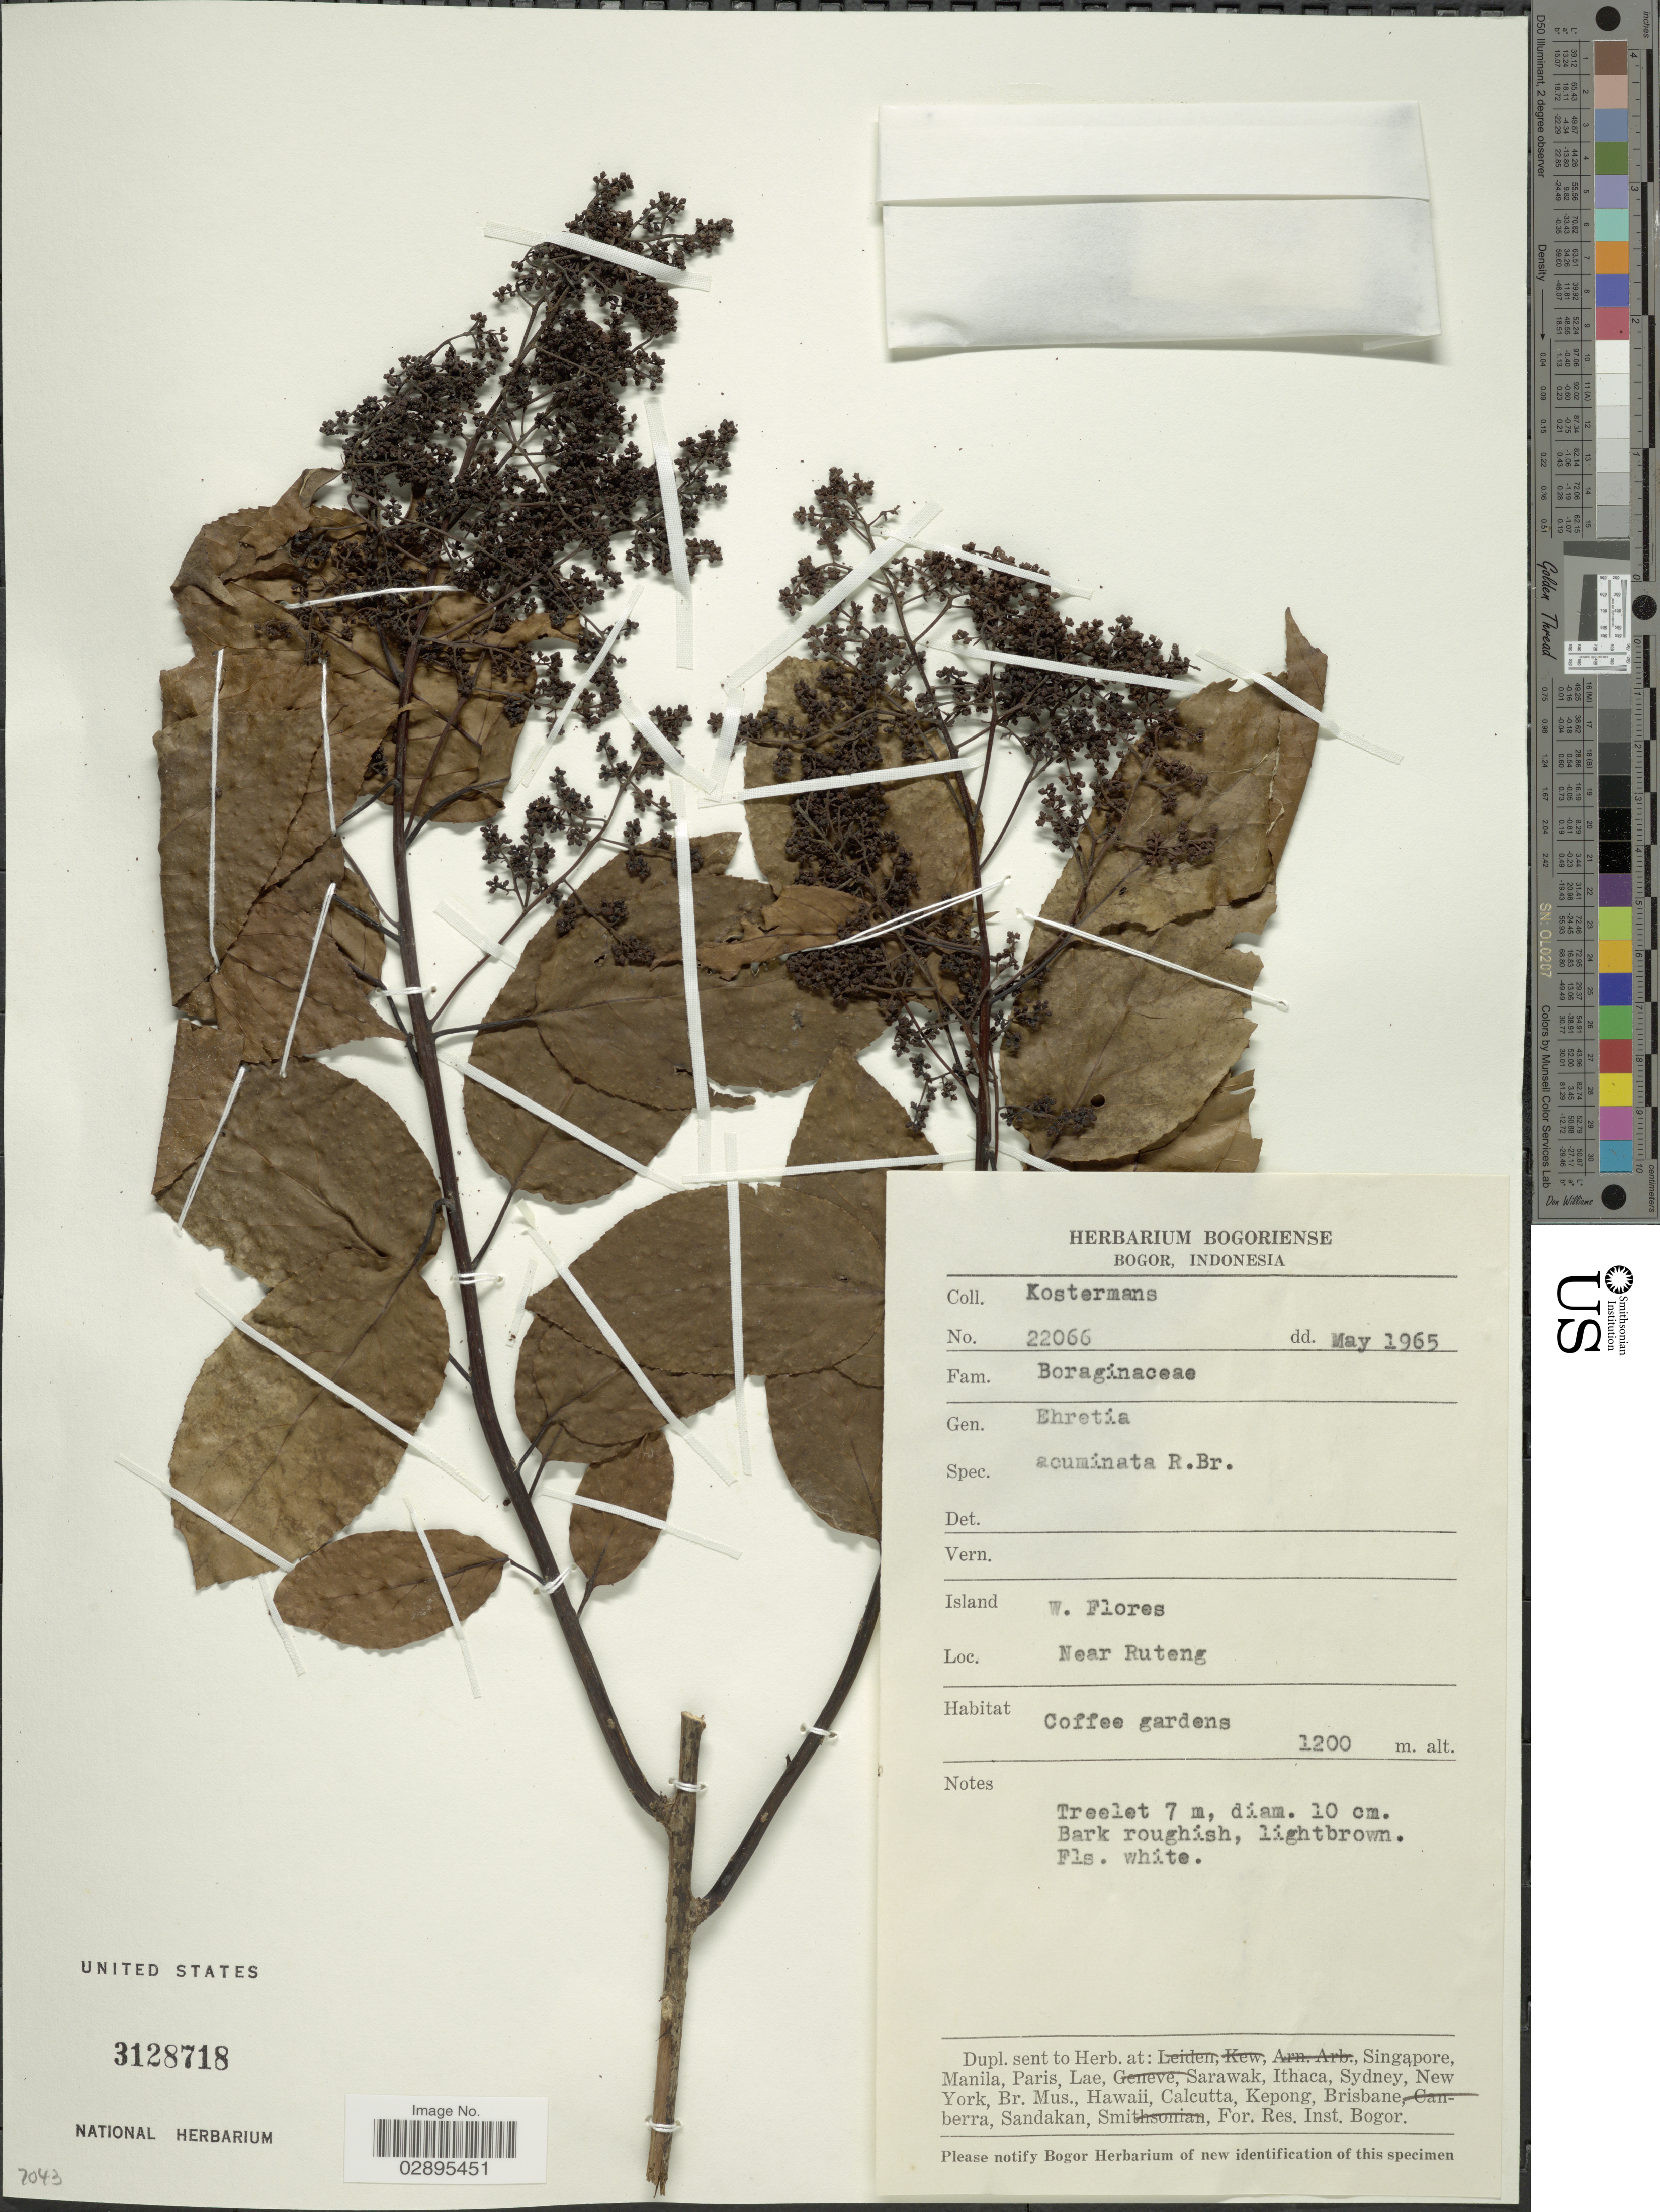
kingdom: Plantae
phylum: Tracheophyta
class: Magnoliopsida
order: Boraginales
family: Ehretiaceae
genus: Ehretia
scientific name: Ehretia acuminata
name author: R. Br.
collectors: Kostermans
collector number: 22066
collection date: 1965-05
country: Indonesia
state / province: Nusa Tenggara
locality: W. Flores. Near Ruteng. Coffee gardens.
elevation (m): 1200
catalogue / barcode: US 3128718